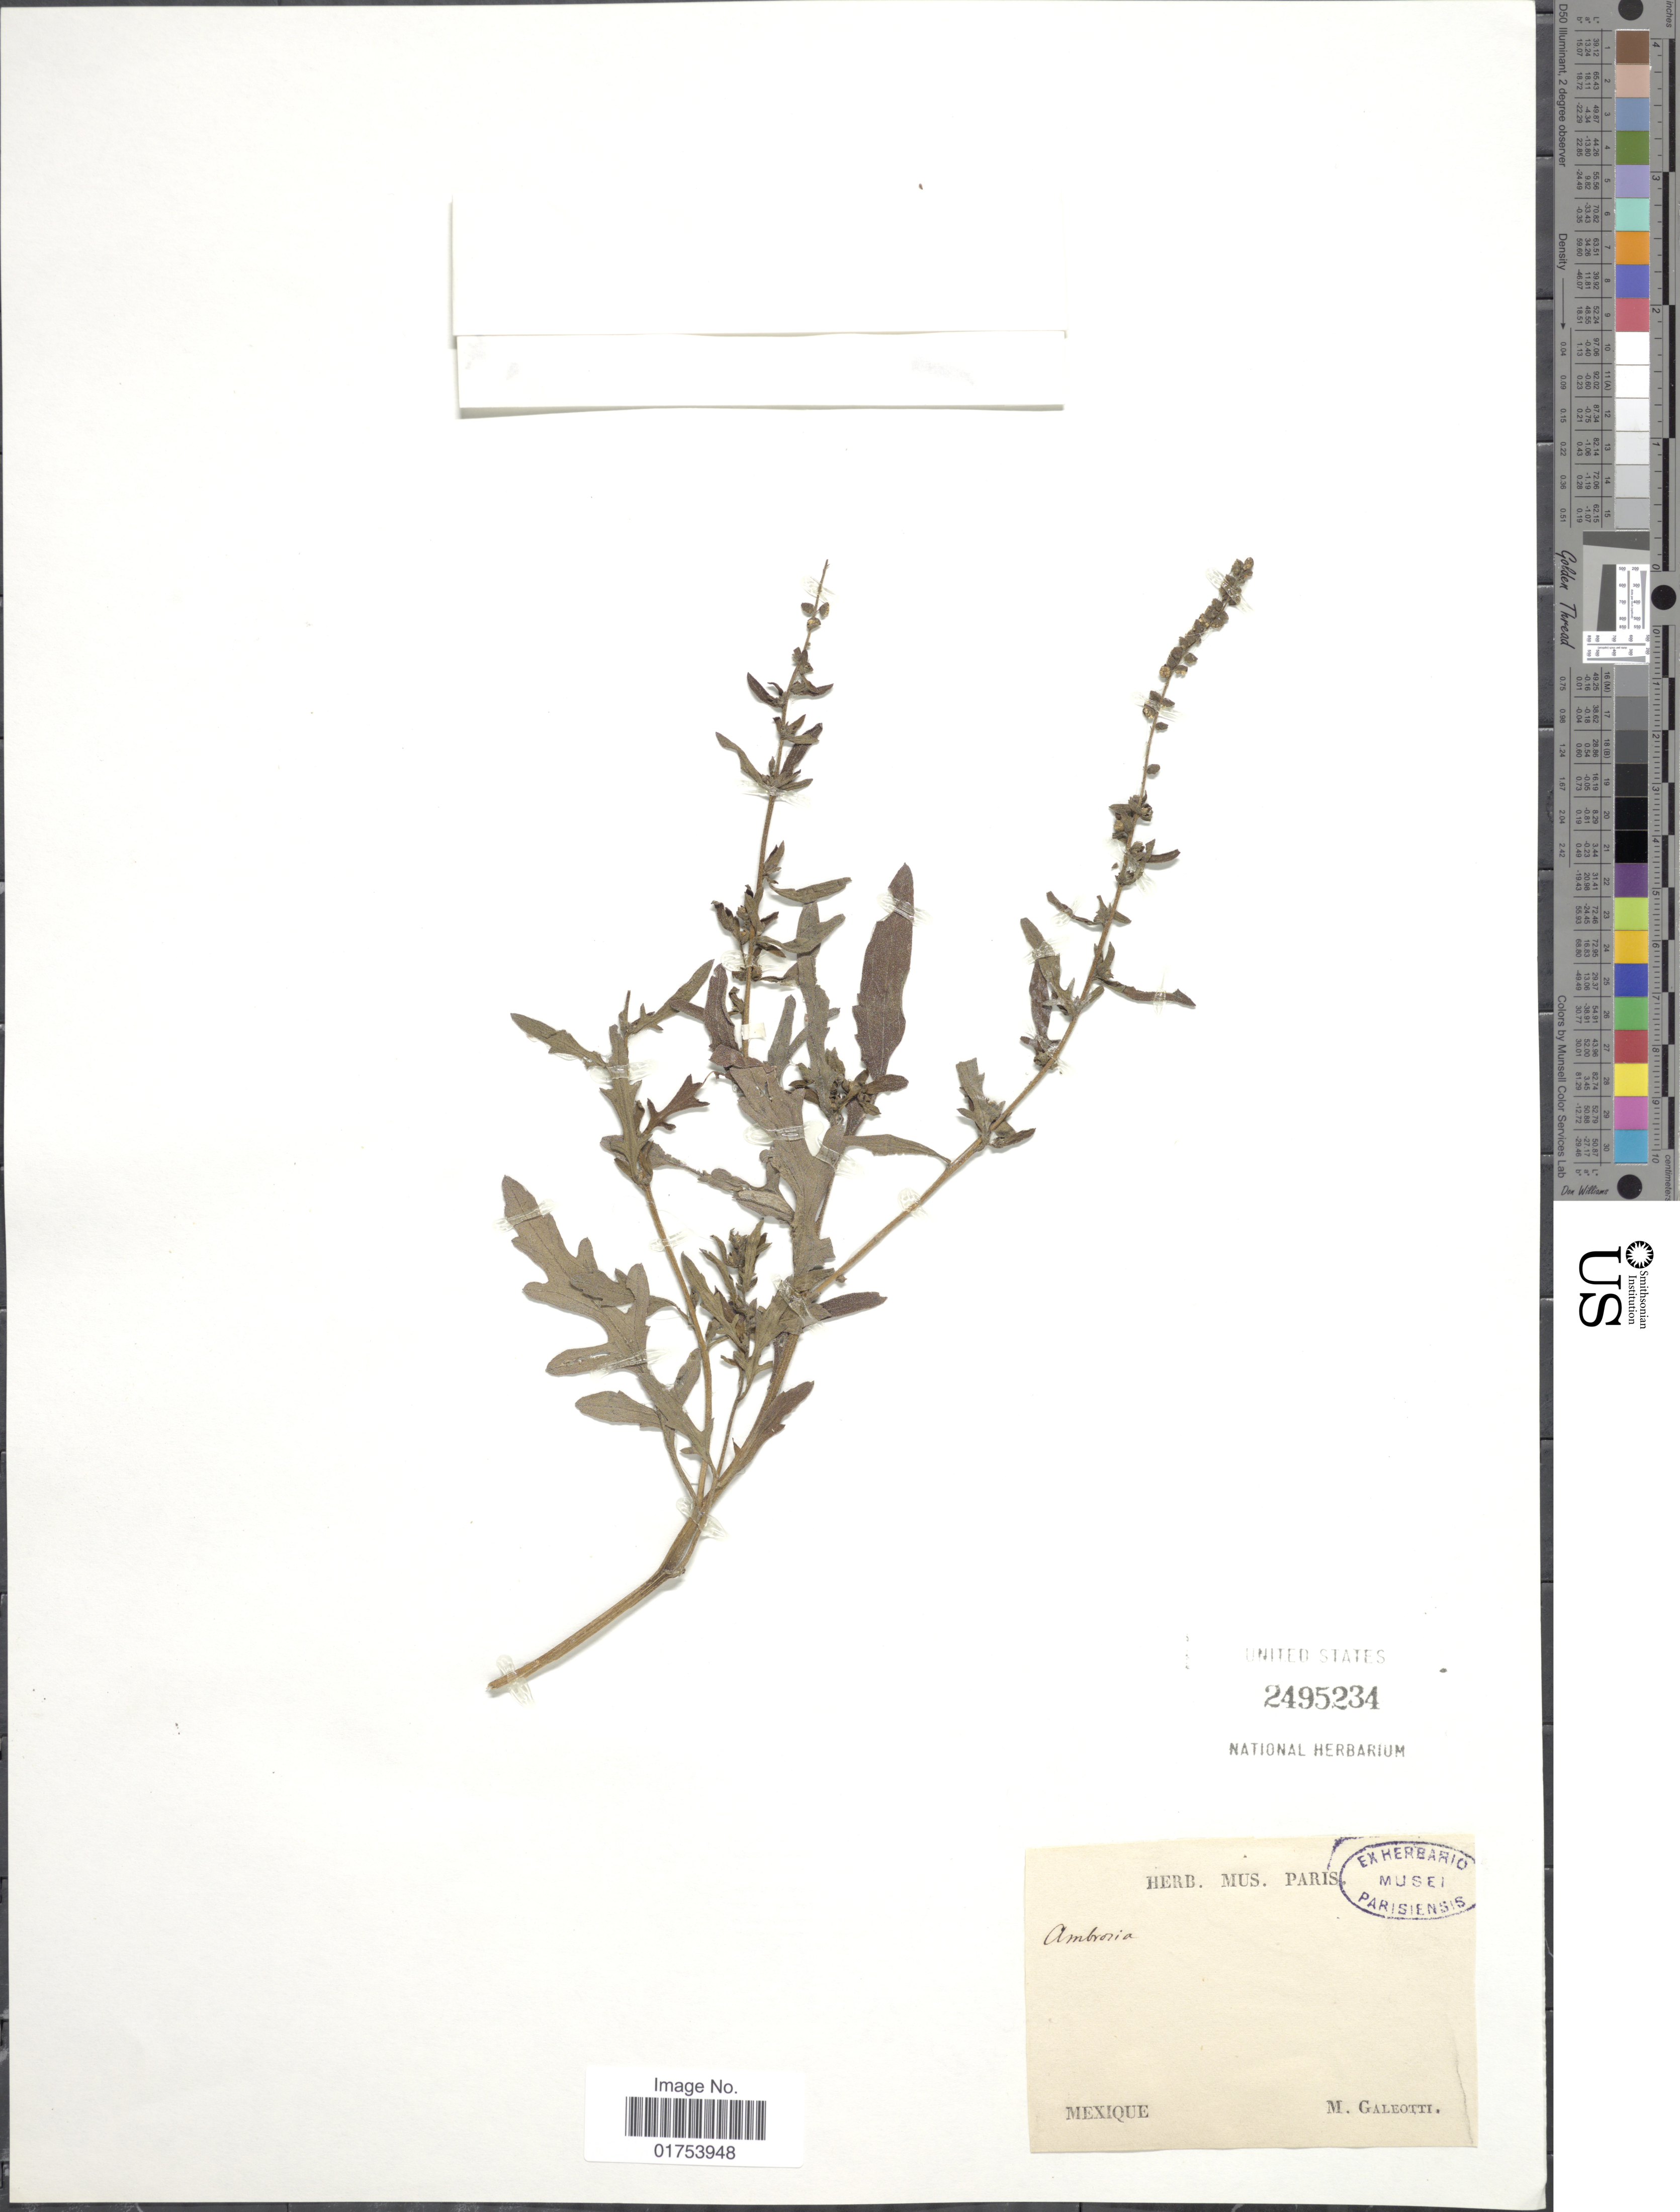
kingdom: Plantae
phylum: Tracheophyta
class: Magnoliopsida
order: Asterales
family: Asteraceae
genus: Ambrosia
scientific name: Ambrosia sp.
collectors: H. G. Galeotti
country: Mexico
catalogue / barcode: US 2495234